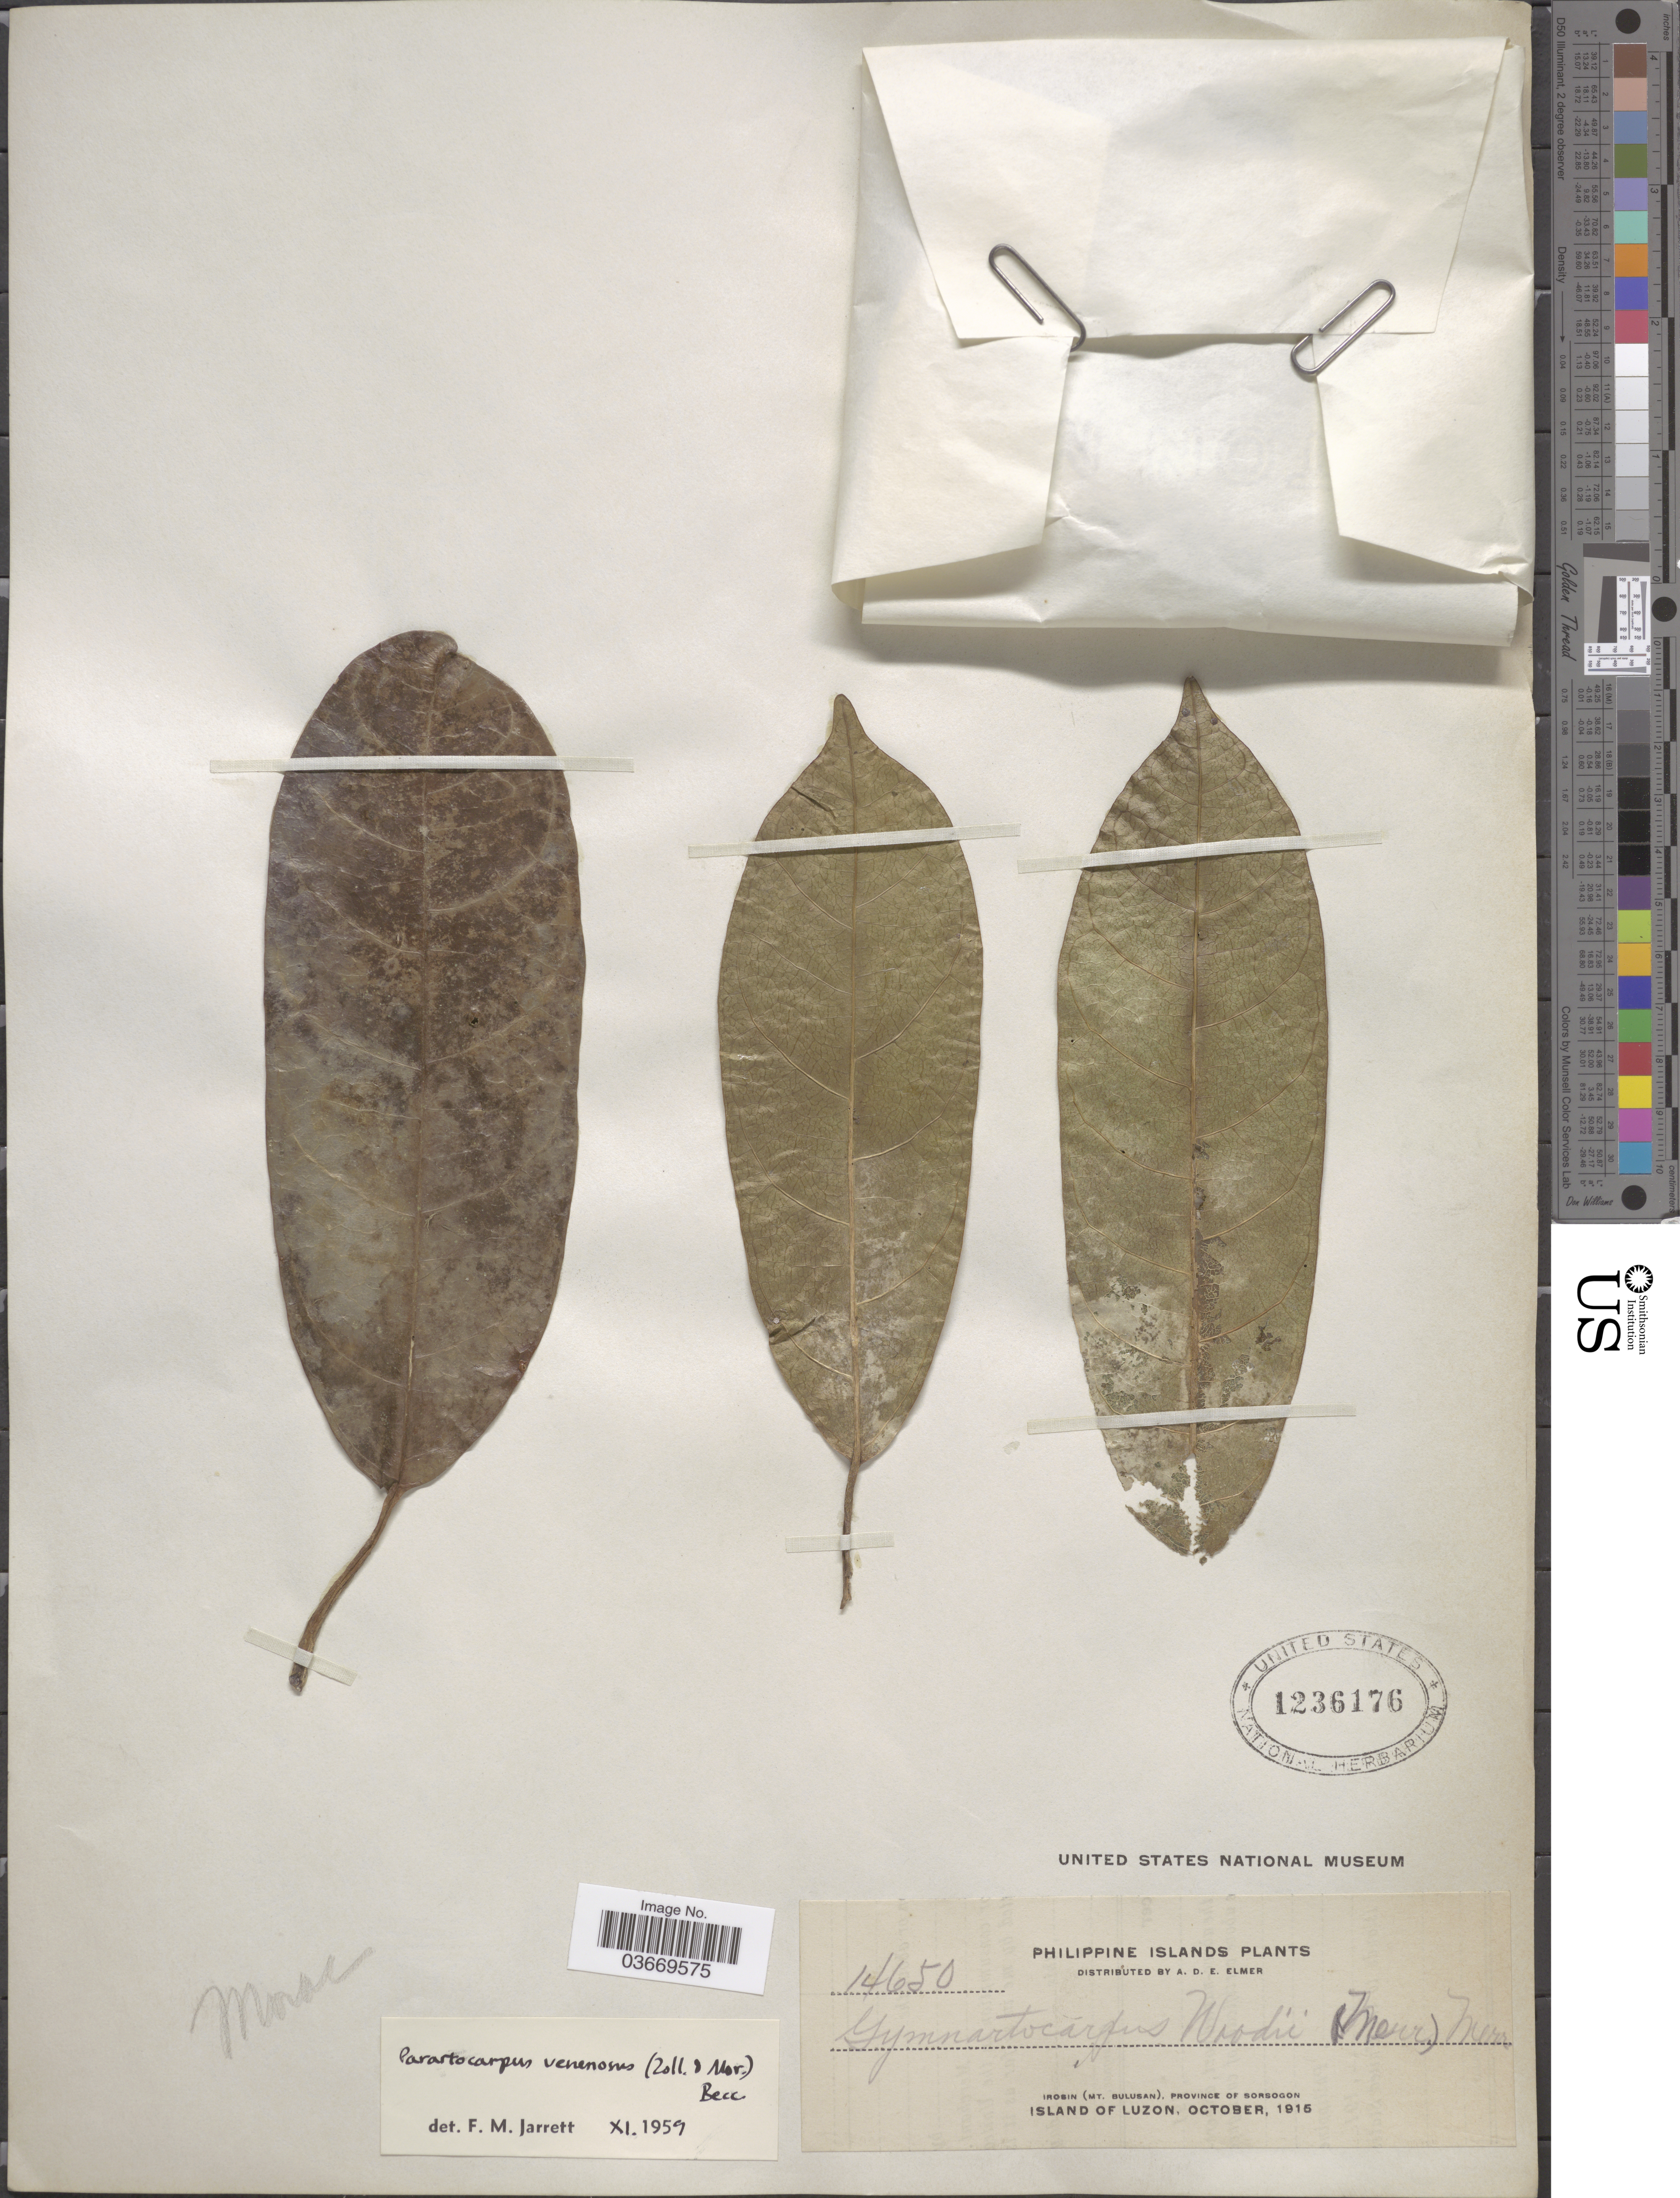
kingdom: Plantae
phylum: Tracheophyta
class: Magnoliopsida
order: Rosales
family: Moraceae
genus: Parartocarpus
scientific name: Parartocarpus venenosus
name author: (Zoll. & Moritzi) Becc.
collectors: A. D. E. Elmer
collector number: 14650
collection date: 1915-10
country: Philippines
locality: Irosin (Mt. Bulusan), Province of Sorsogon. Island of Luzon.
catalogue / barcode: US 1236176